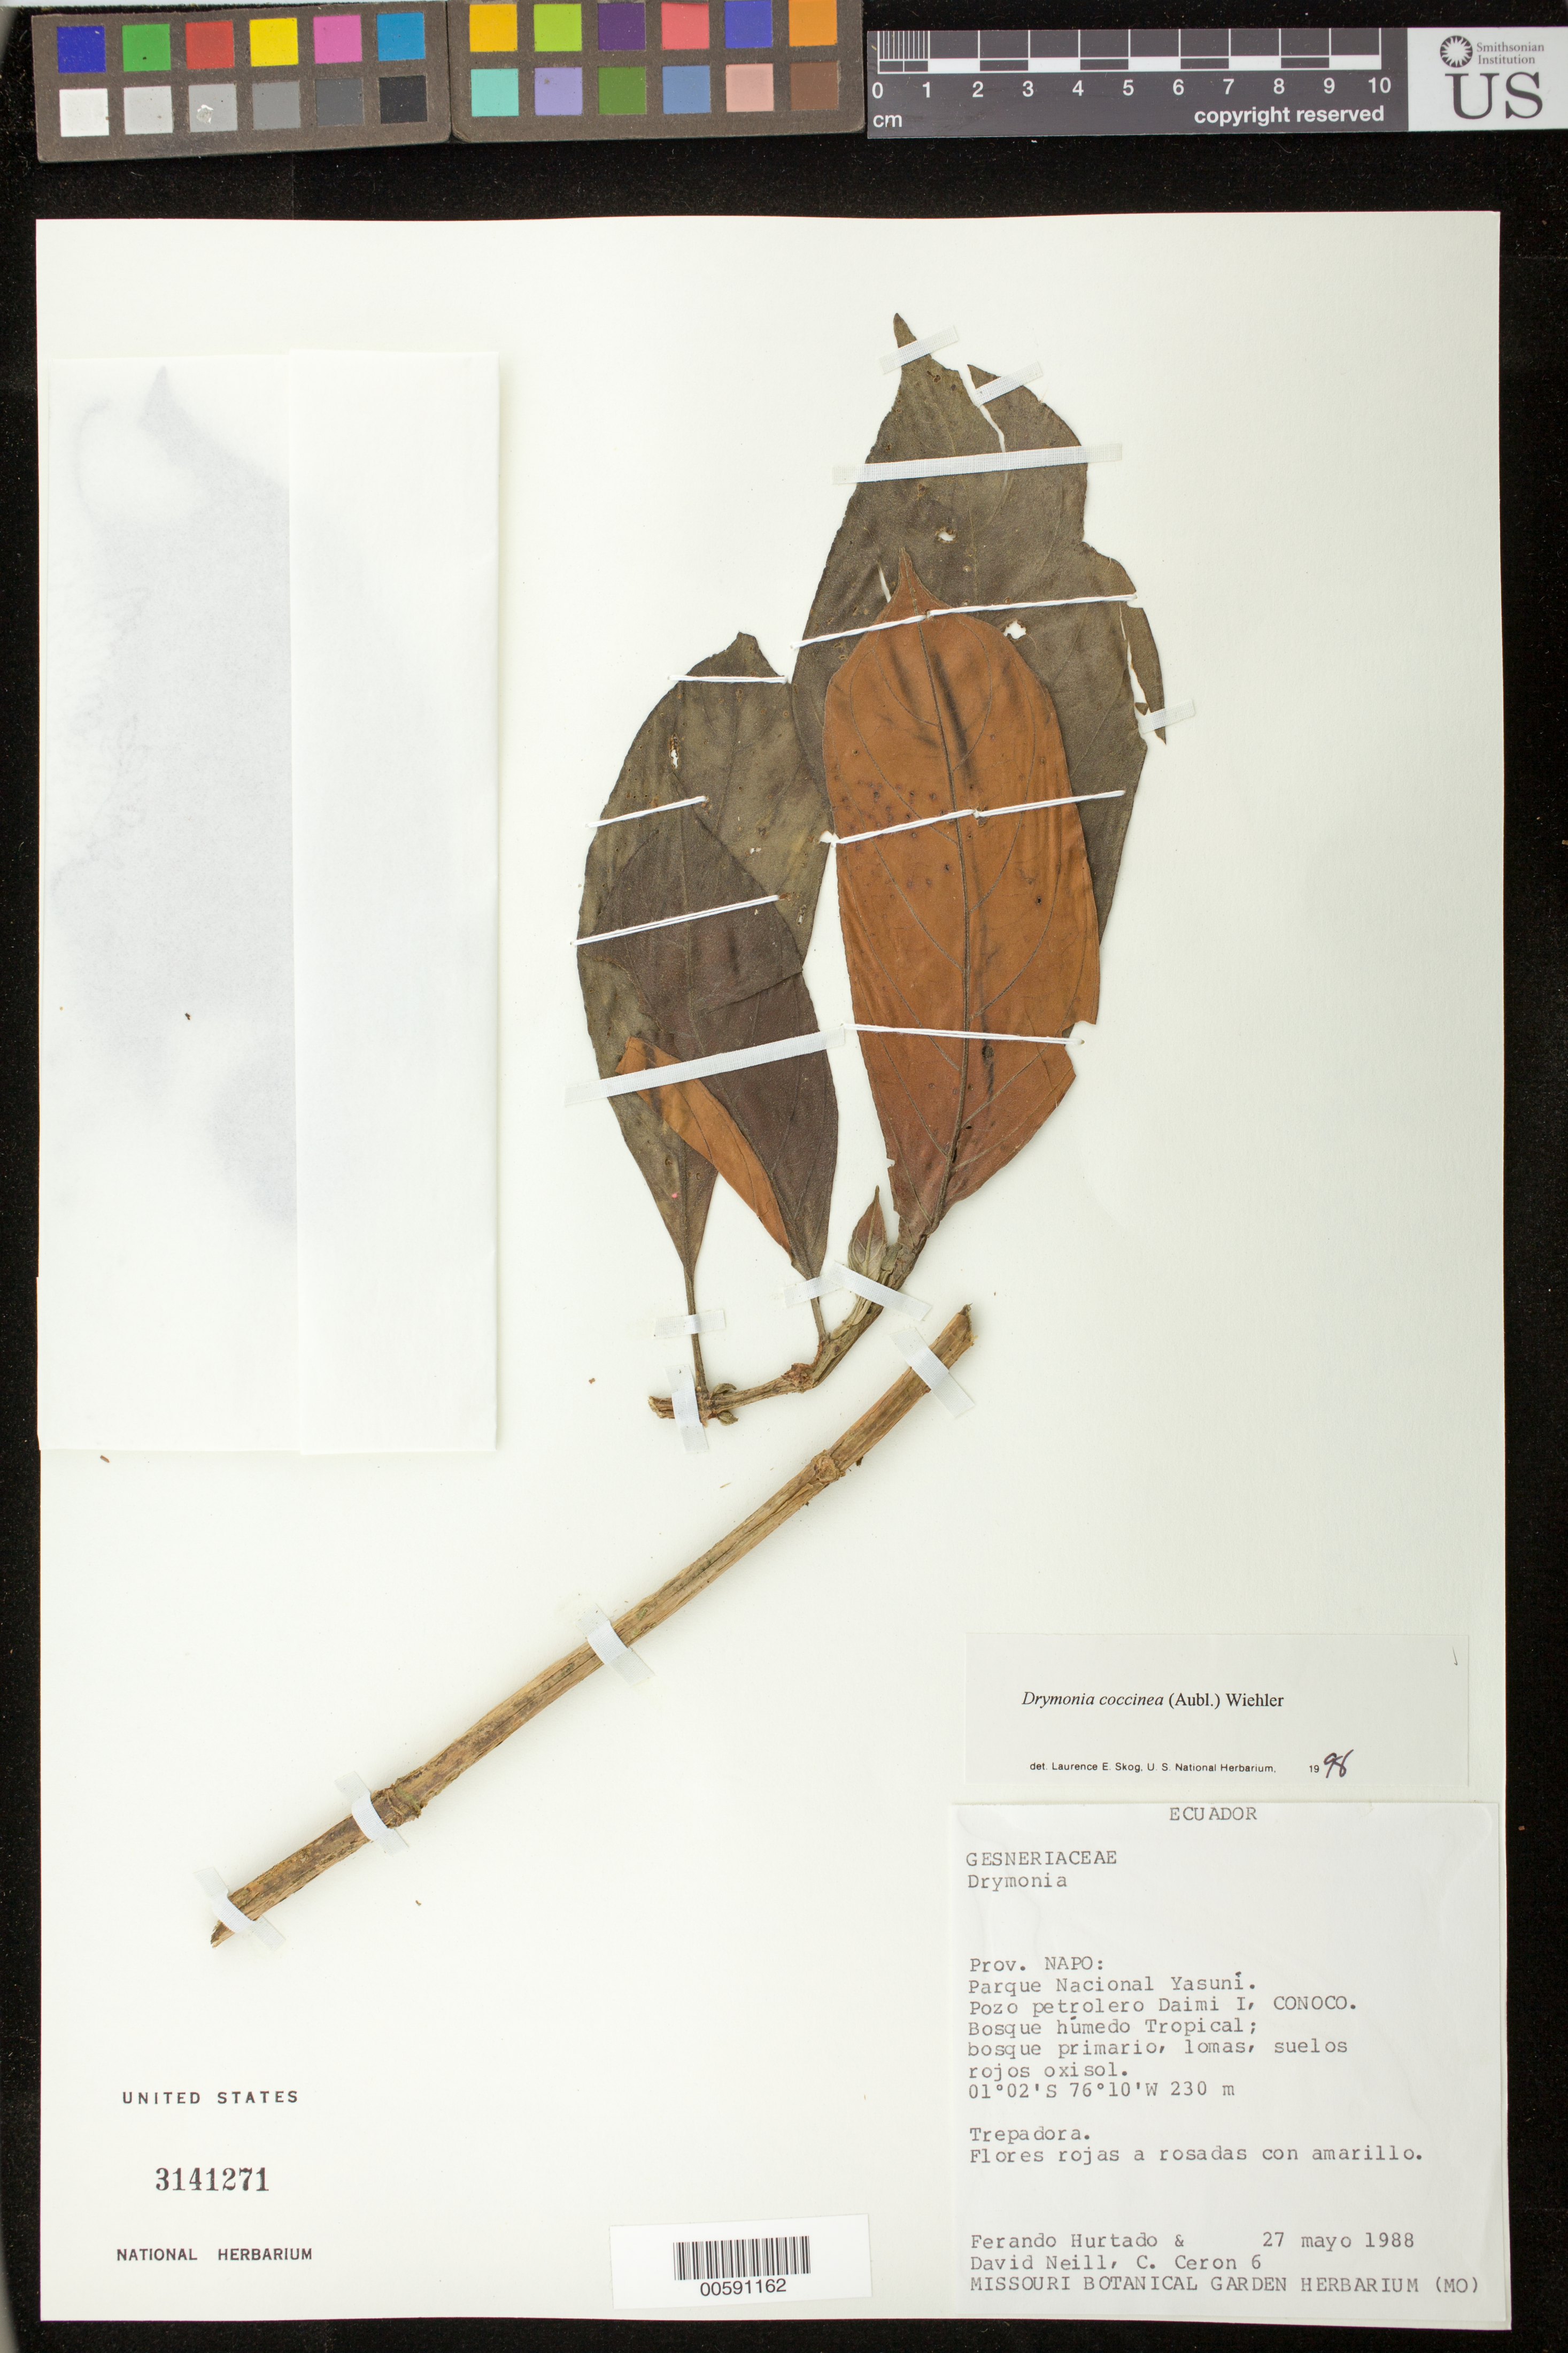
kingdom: Plantae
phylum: Tracheophyta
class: Magnoliopsida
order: Lamiales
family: Gesneriaceae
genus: Drymonia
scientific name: Drymonia coccinea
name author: (Aubl.) Wiehler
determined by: Skog, Laurence E.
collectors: F. Hurtado, D. A. Neill & C. E. Cerón M.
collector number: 6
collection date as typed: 27 May 1988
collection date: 1988-05-27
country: Ecuador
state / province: Napo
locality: Parque Nacional Yasuní; Pozo petrolero Daimi I, CONOCO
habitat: Bosque húmedo tropical; bosque primario, lomas, suelos rojos oxisol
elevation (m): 230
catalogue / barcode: US 3141271